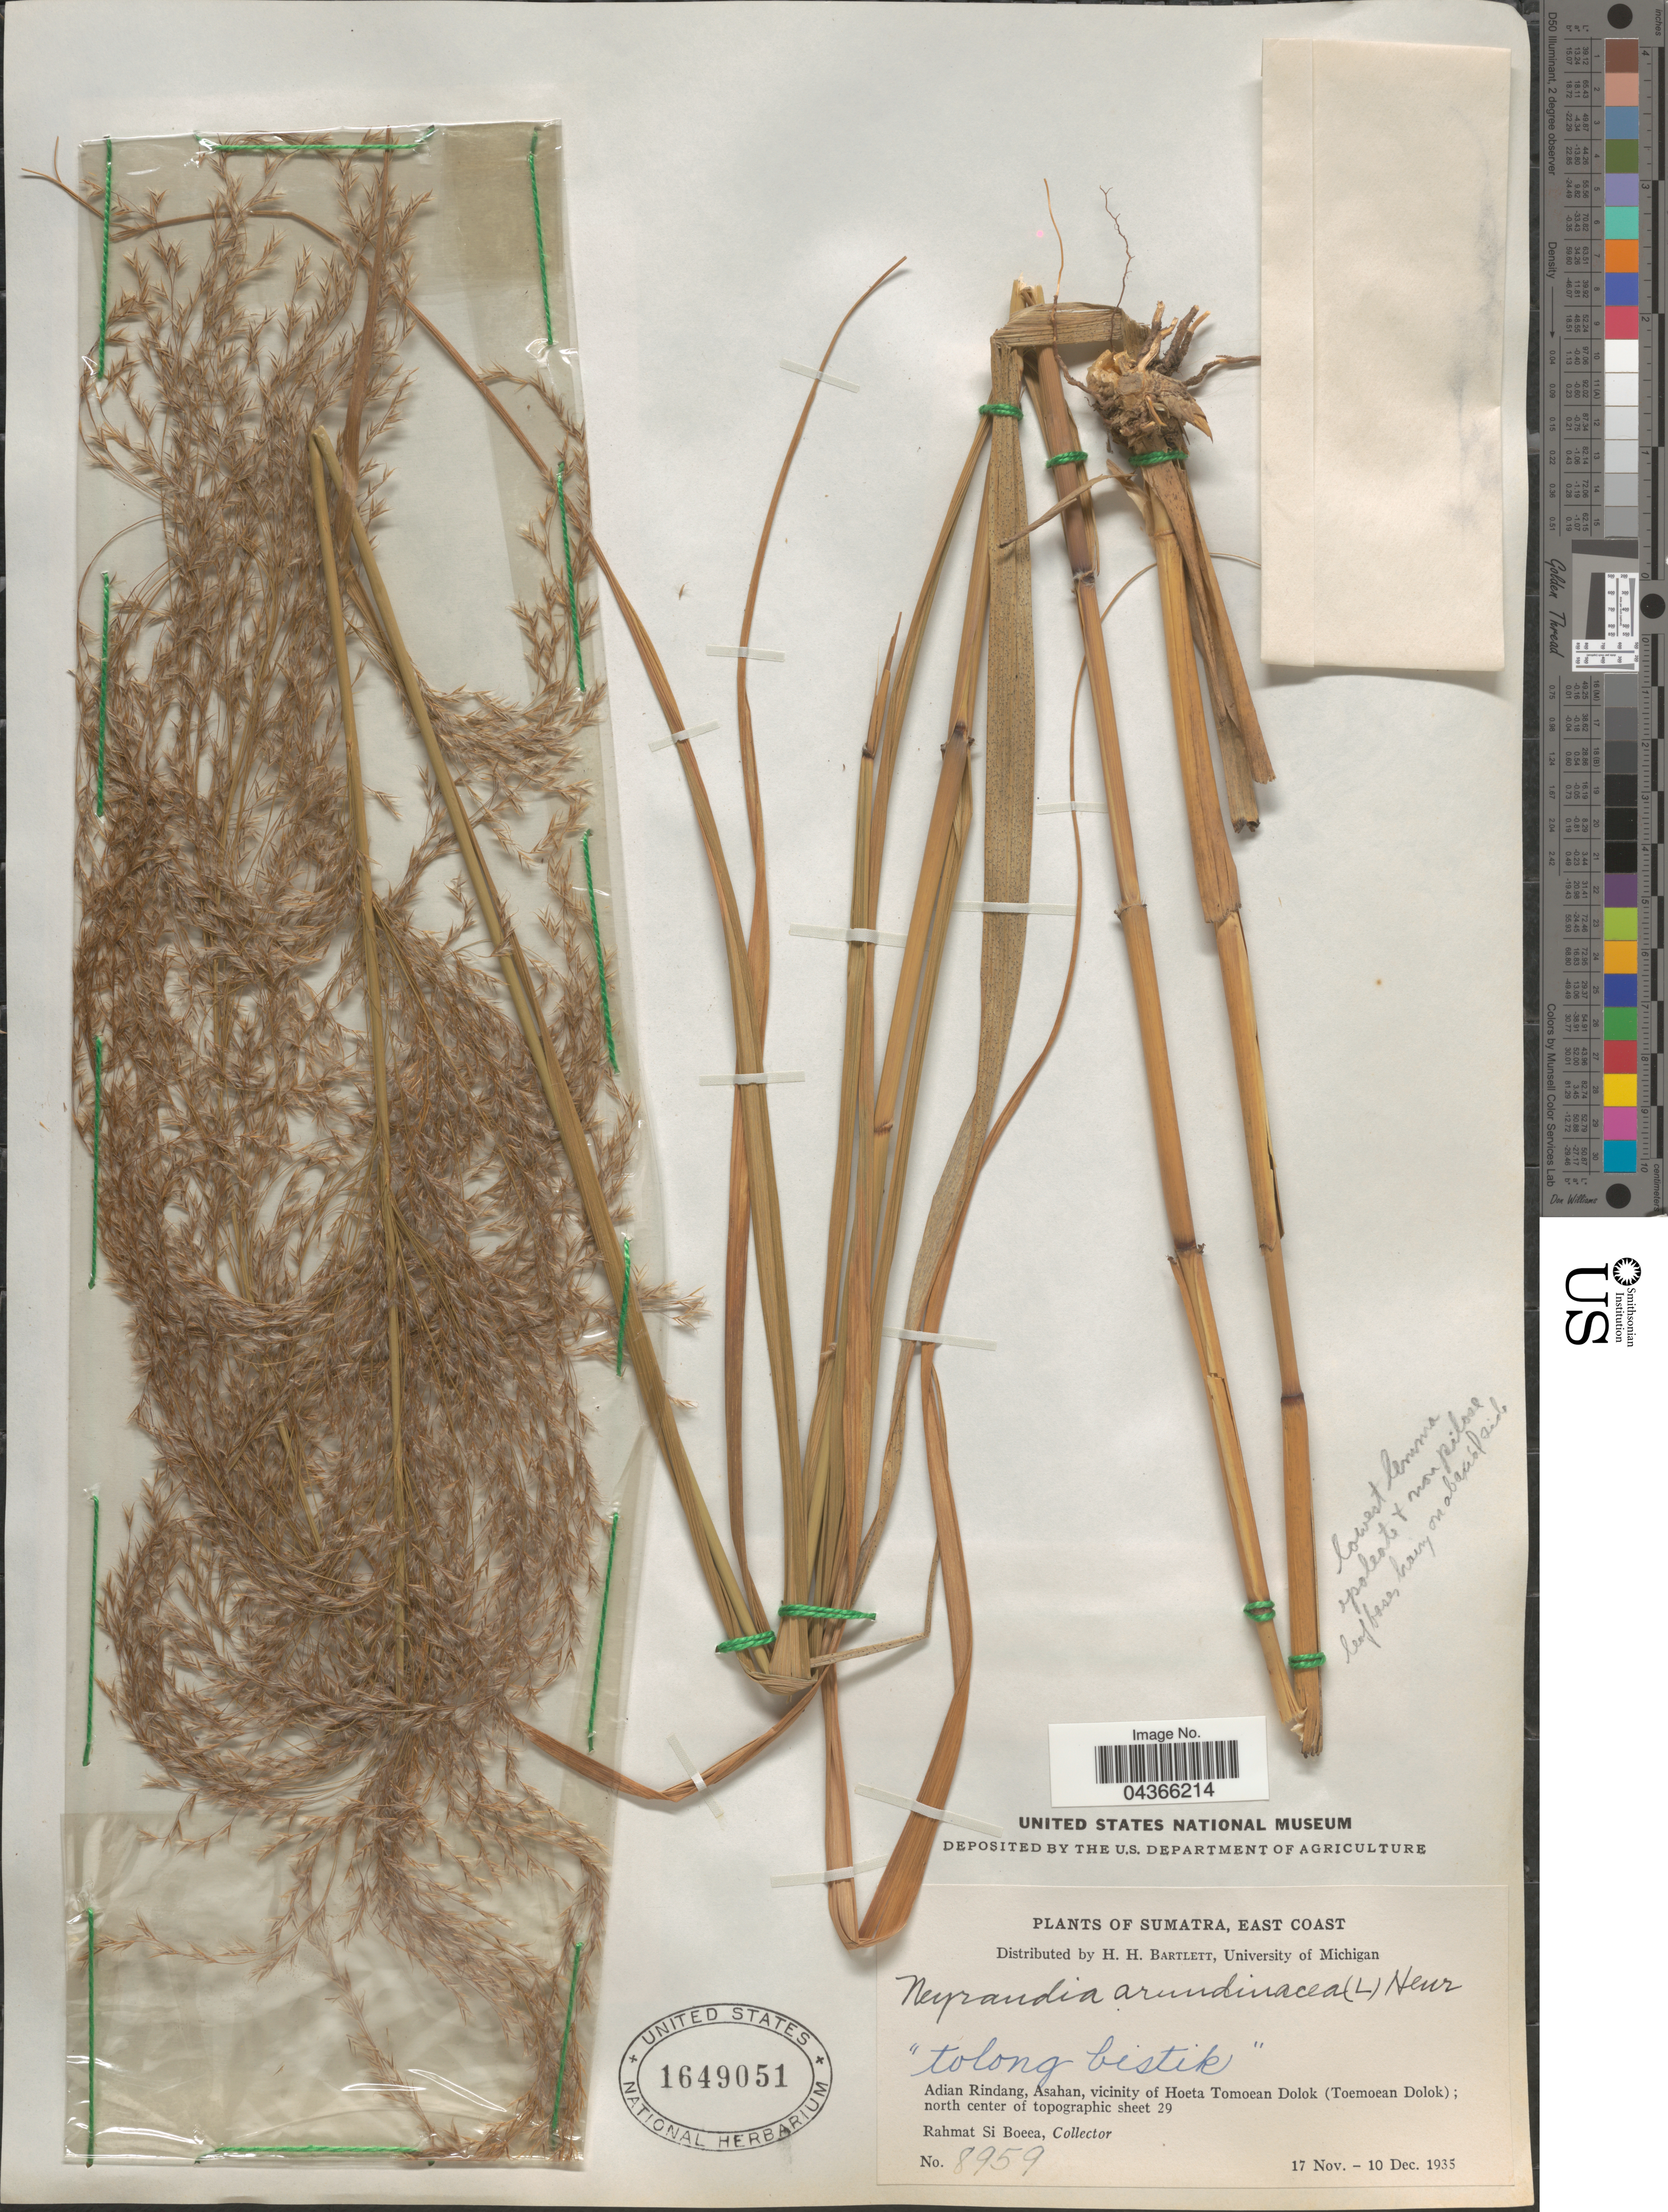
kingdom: Plantae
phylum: Tracheophyta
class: Liliopsida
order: Poales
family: Poaceae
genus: Neyraudia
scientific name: Neyraudia arundinacea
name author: (L.) Henr.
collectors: Rahmat Si Boeea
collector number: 8959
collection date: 1935-11-17/1935-12-10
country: Indonesia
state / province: Sumatra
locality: East Coast. Adian Rindang, Asahan, vicinity of Hoeta Tomoean Dolok (Toemoean Dolok); north center of topographic sheet 29.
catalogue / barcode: US 1649051